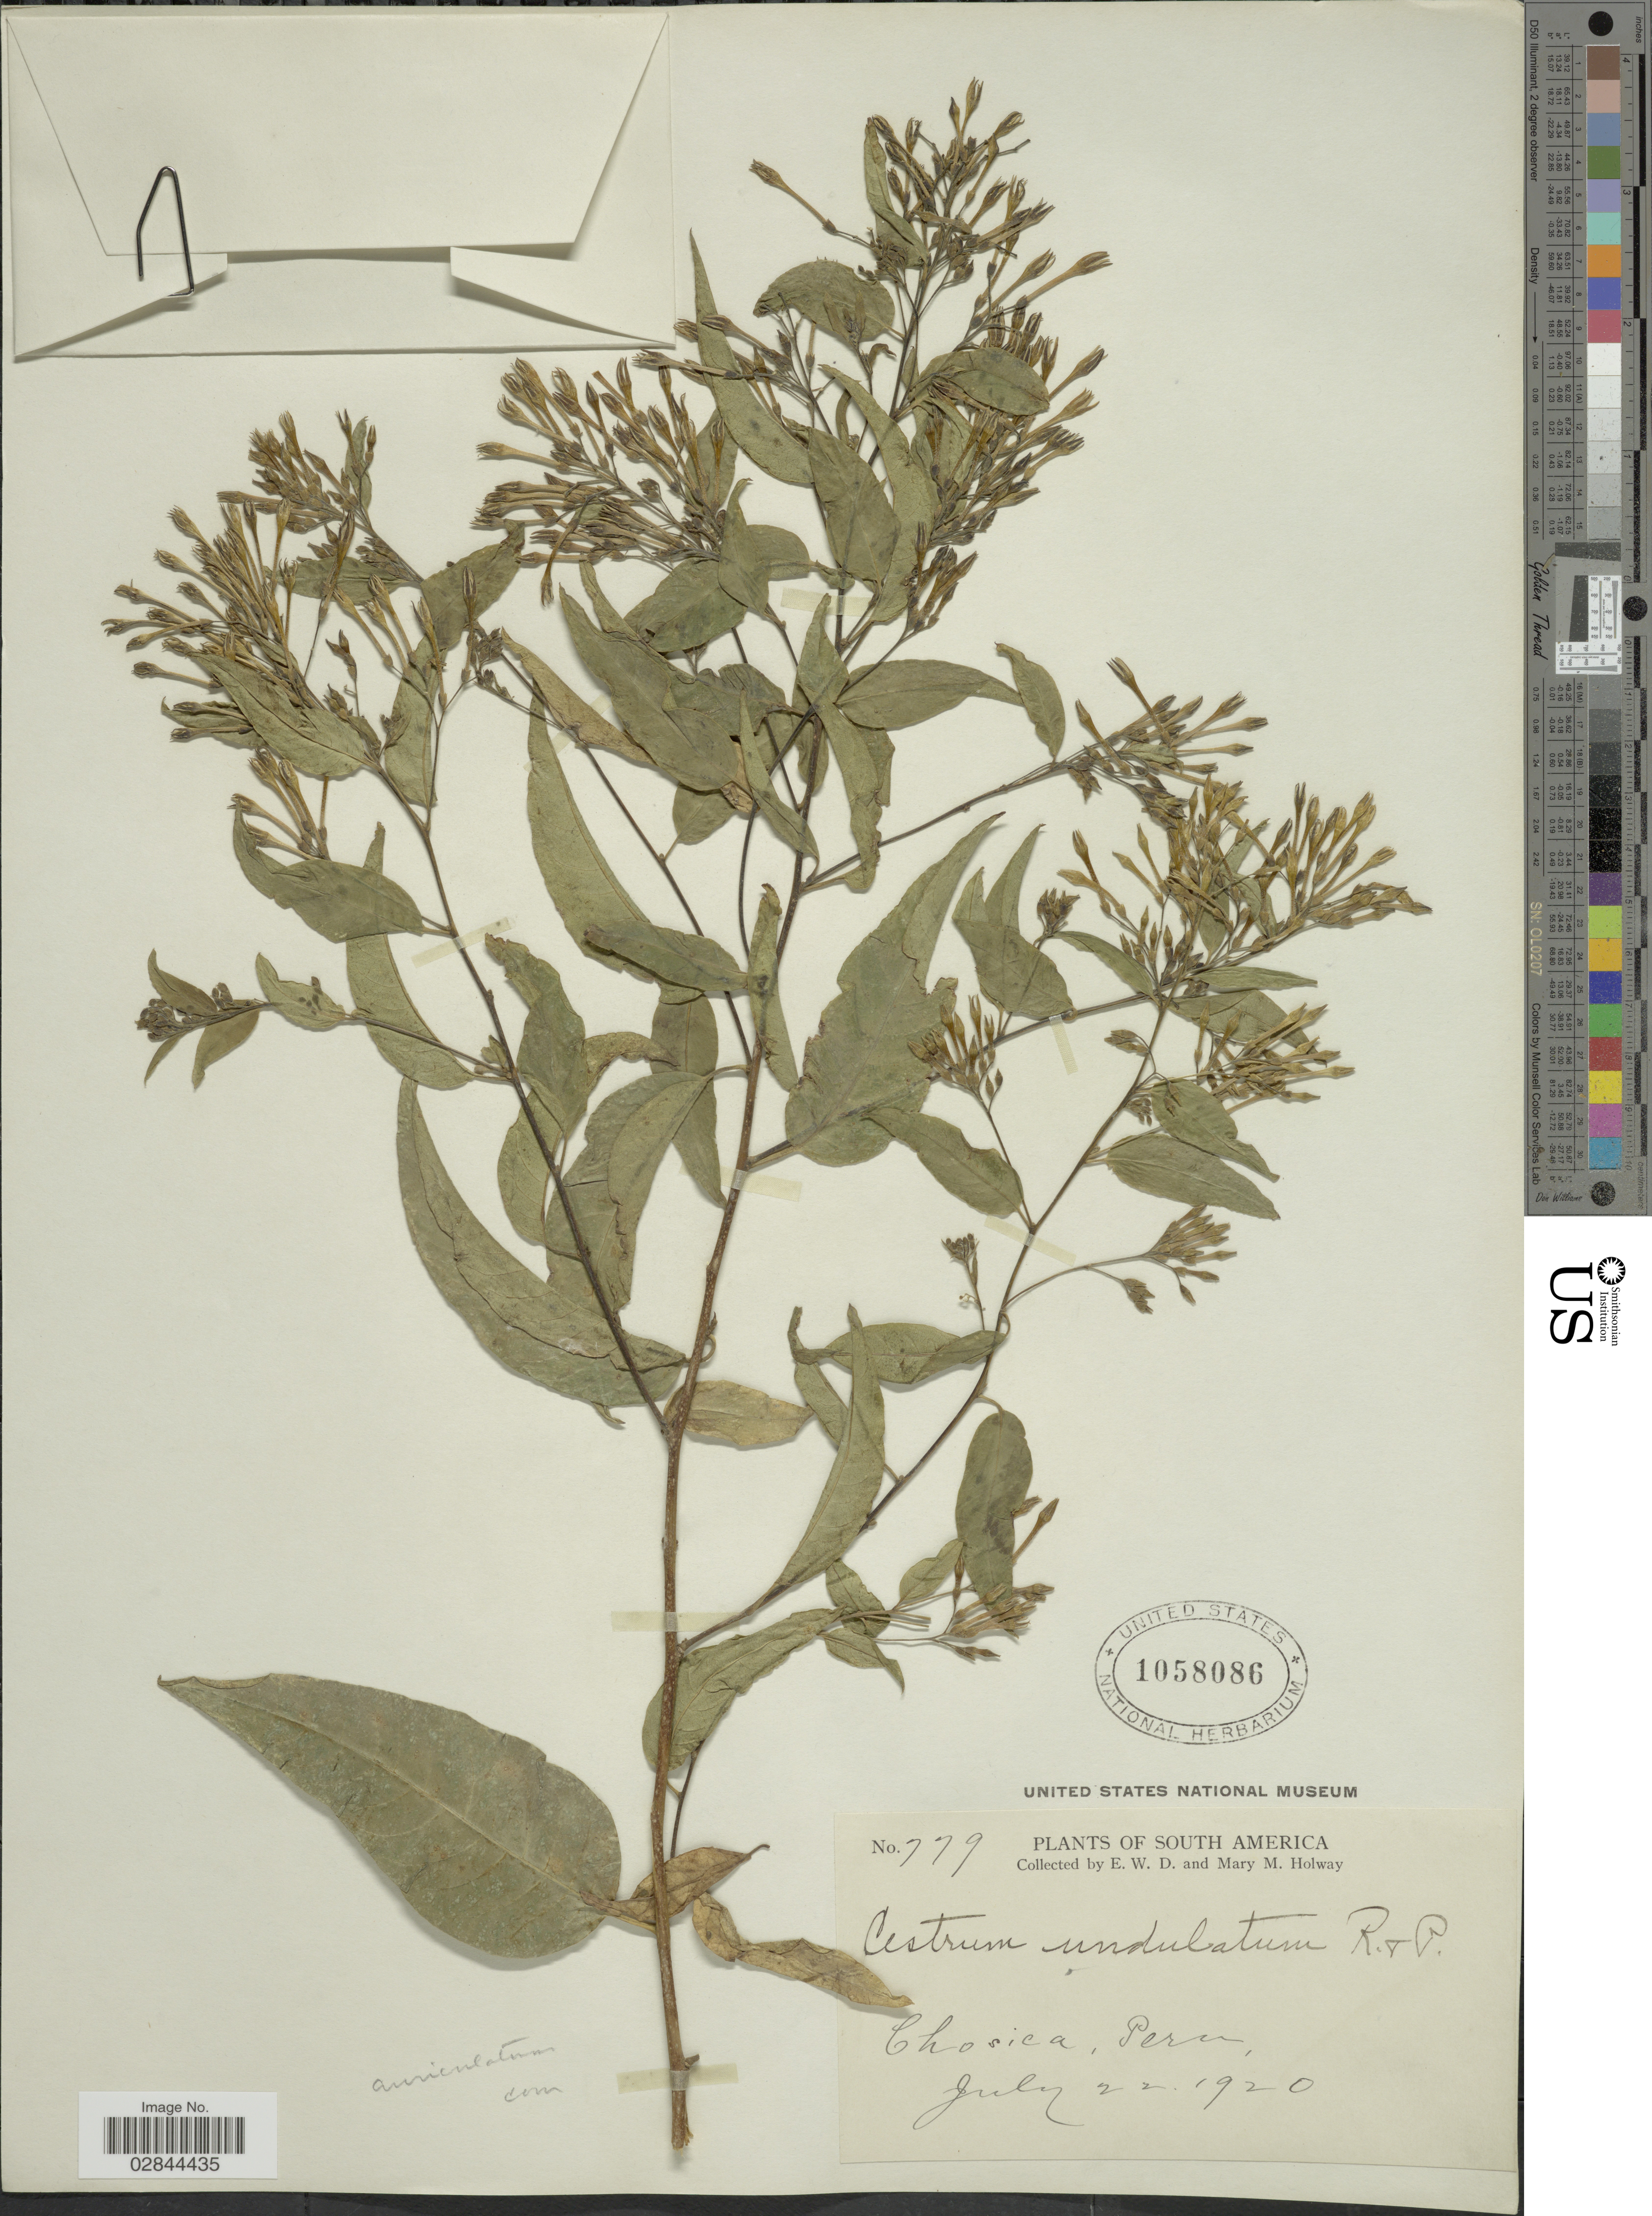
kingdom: Plantae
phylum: Tracheophyta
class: Magnoliopsida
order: Solanales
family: Solanaceae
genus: Cestrum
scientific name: Cestrum auriculatum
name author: L'Hér.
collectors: E. W. D. Holway & M. M. Holway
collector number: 779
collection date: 1920-07-22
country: Peru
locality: Chosica.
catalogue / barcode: US 1058086